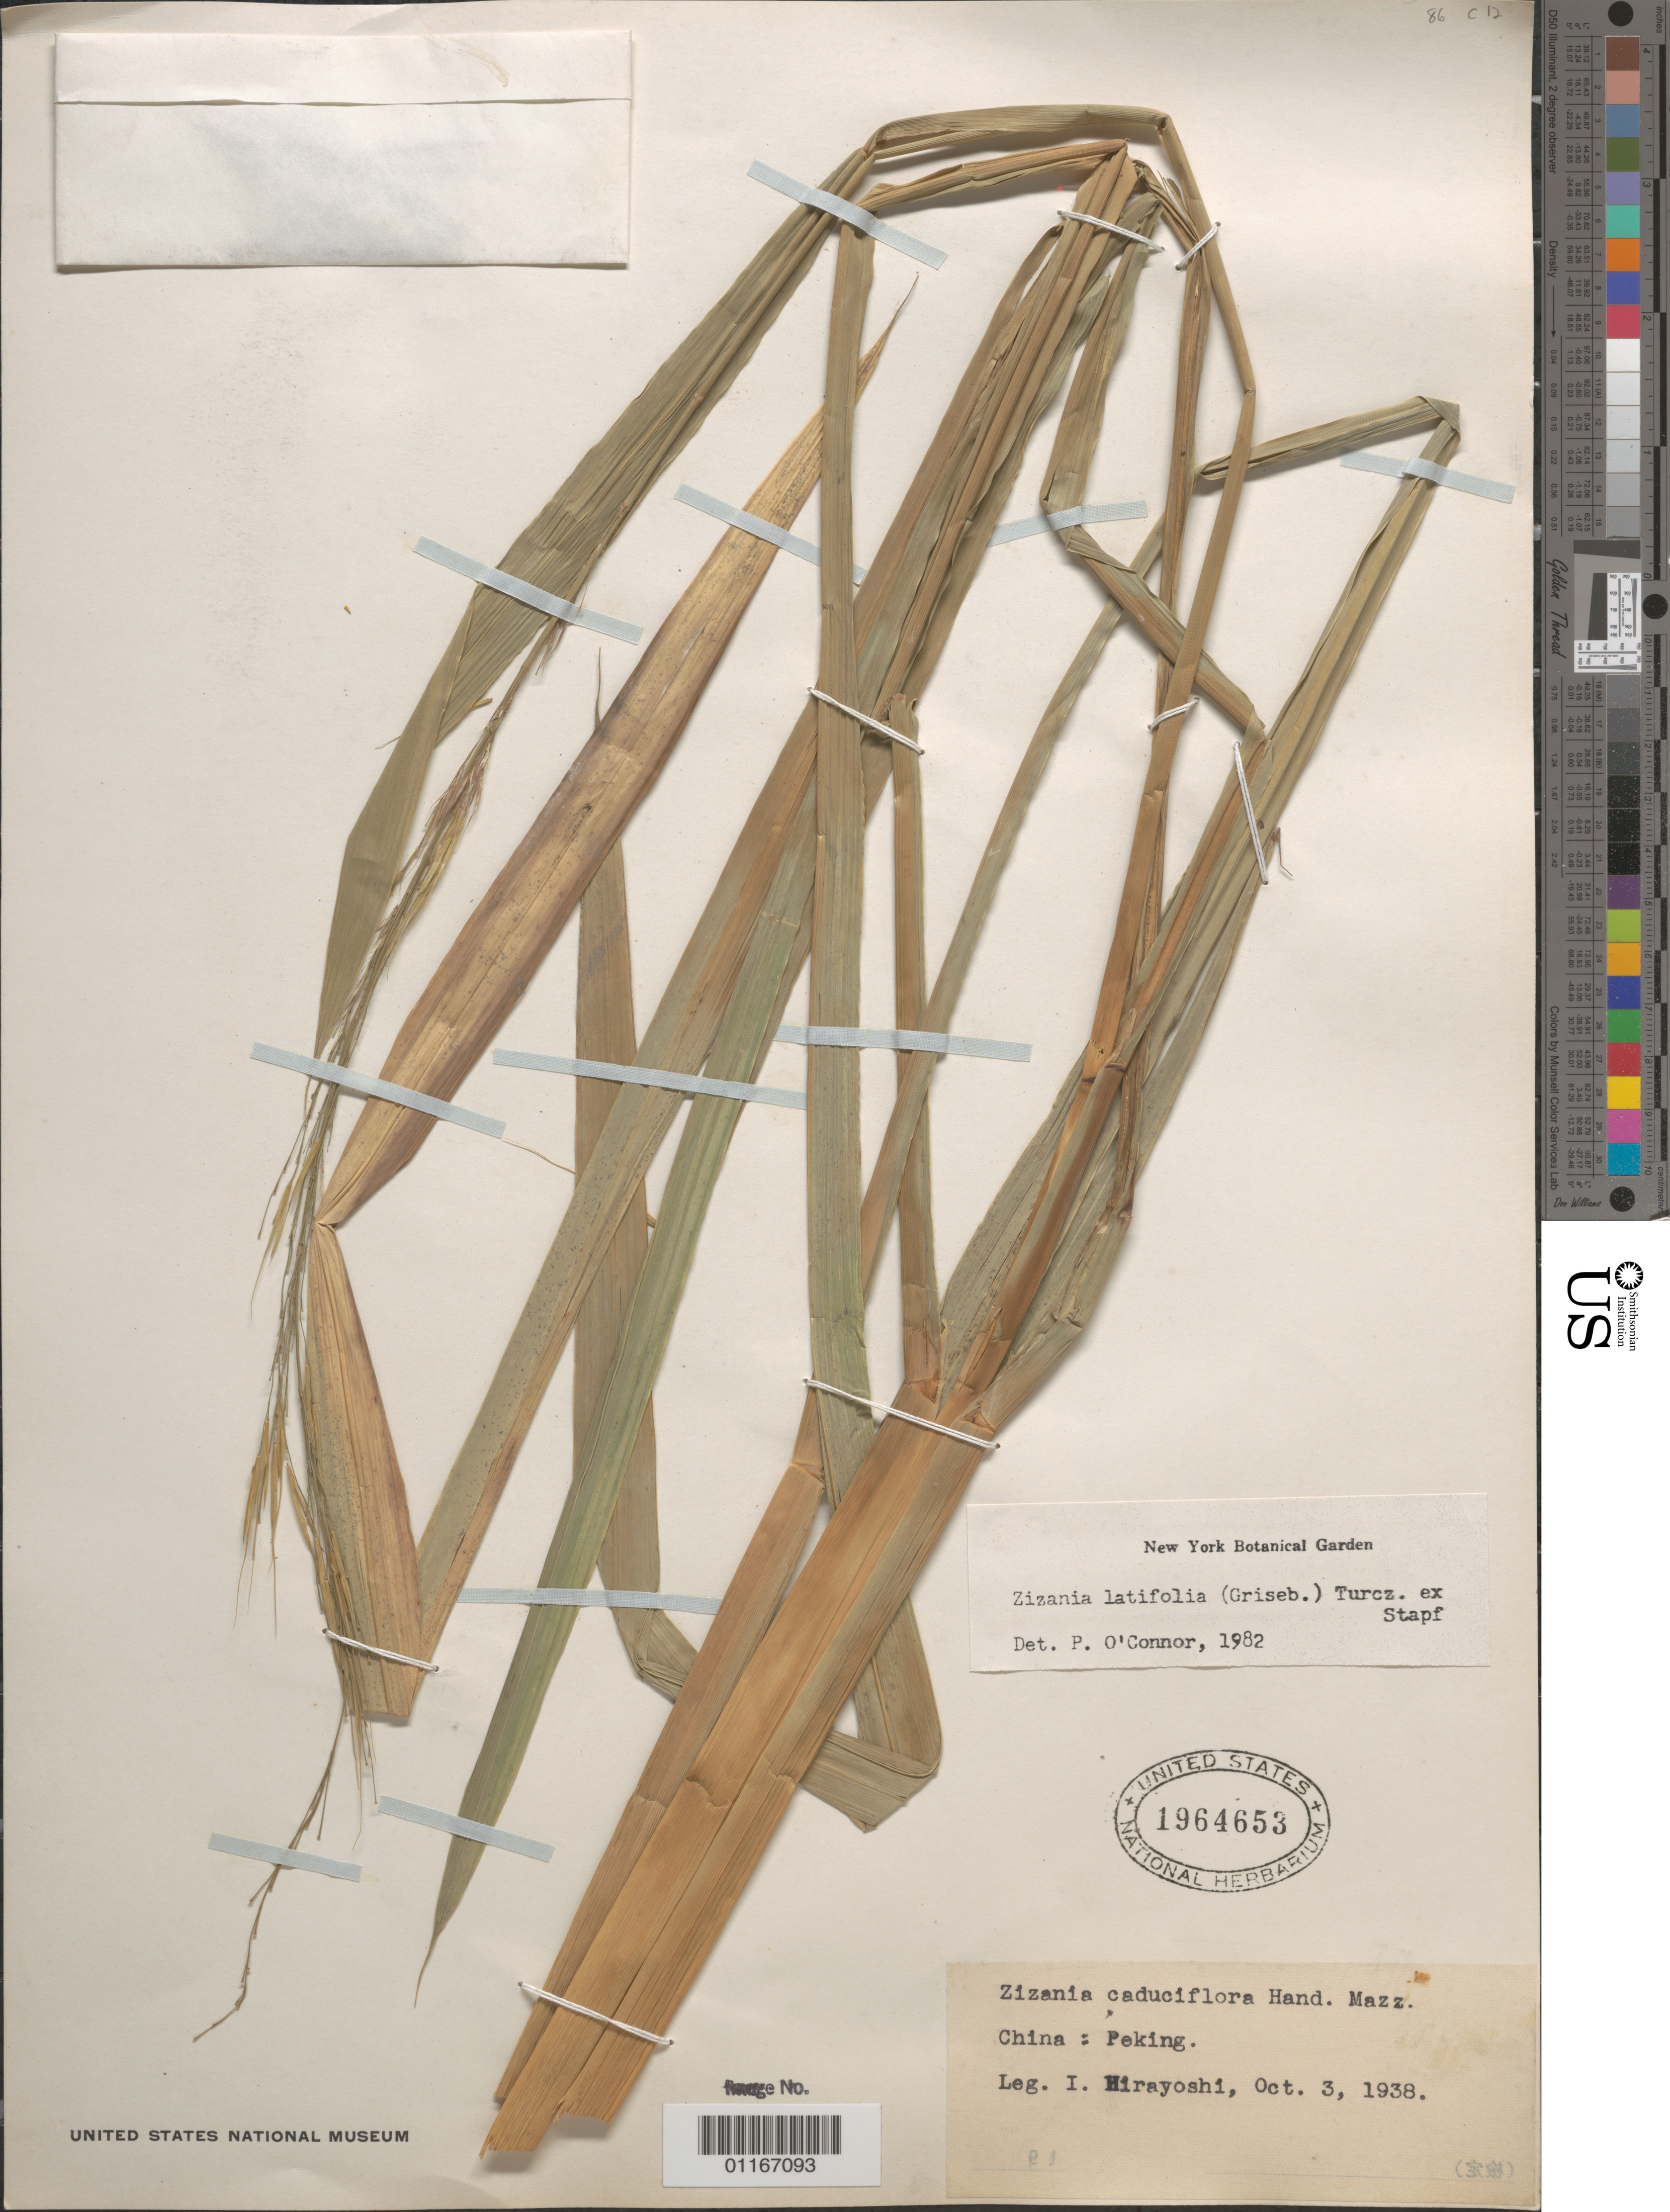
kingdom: Plantae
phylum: Tracheophyta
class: Liliopsida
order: Poales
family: Poaceae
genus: Zizania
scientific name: Zizania latifolia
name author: (Griseb.) Stapf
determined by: O'Connor, Peter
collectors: I. Hirayoshi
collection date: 1938-10-03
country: China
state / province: Beijing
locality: Peking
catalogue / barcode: US 1964653